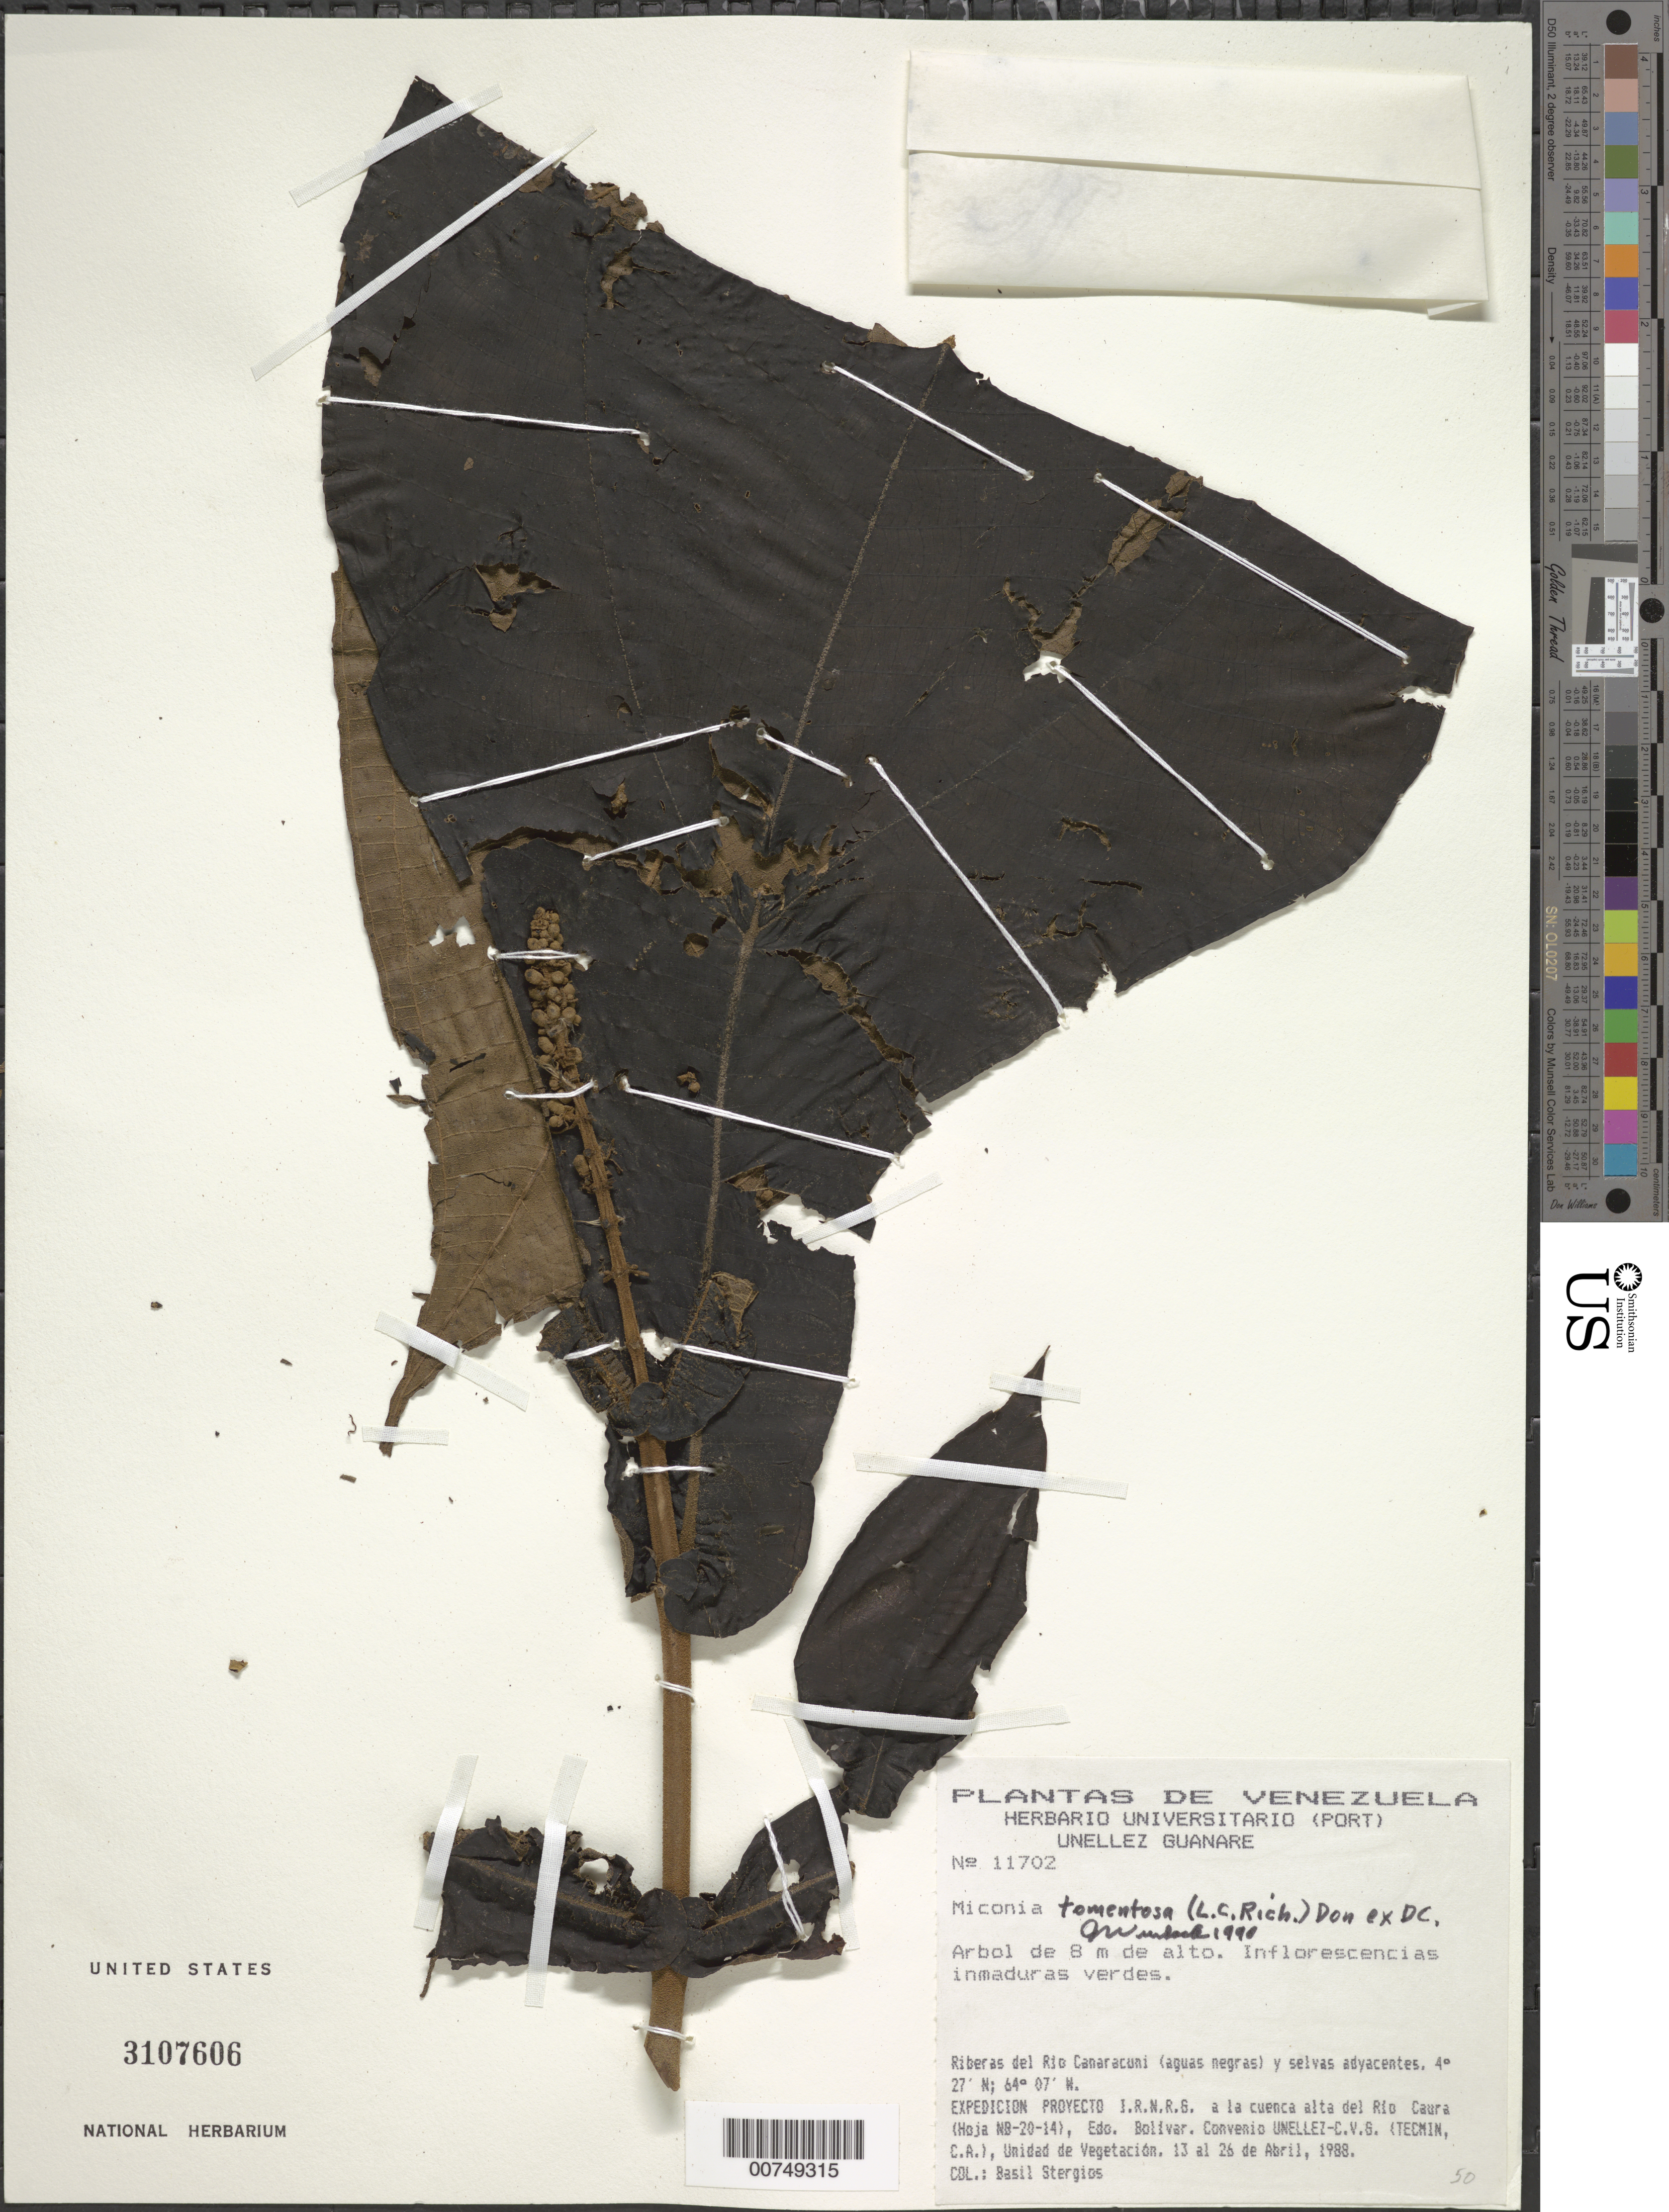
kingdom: Plantae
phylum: Tracheophyta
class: Magnoliopsida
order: Myrtales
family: Melastomataceae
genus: Miconia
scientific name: Miconia tomentosa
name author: (Rich.) D. Don ex DC.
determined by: Wurdack, John J., (US), US (UNITED STATES)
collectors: B. G. Stergios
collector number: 11702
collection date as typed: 13-Apr-88 to 26-Apr-88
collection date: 1988-04-13/1988-04-26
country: Venezuela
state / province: Bolívar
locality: Río Canaracuni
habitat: Riberas del río (aguas negras) y selvas adyacentes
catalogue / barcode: US 3107606